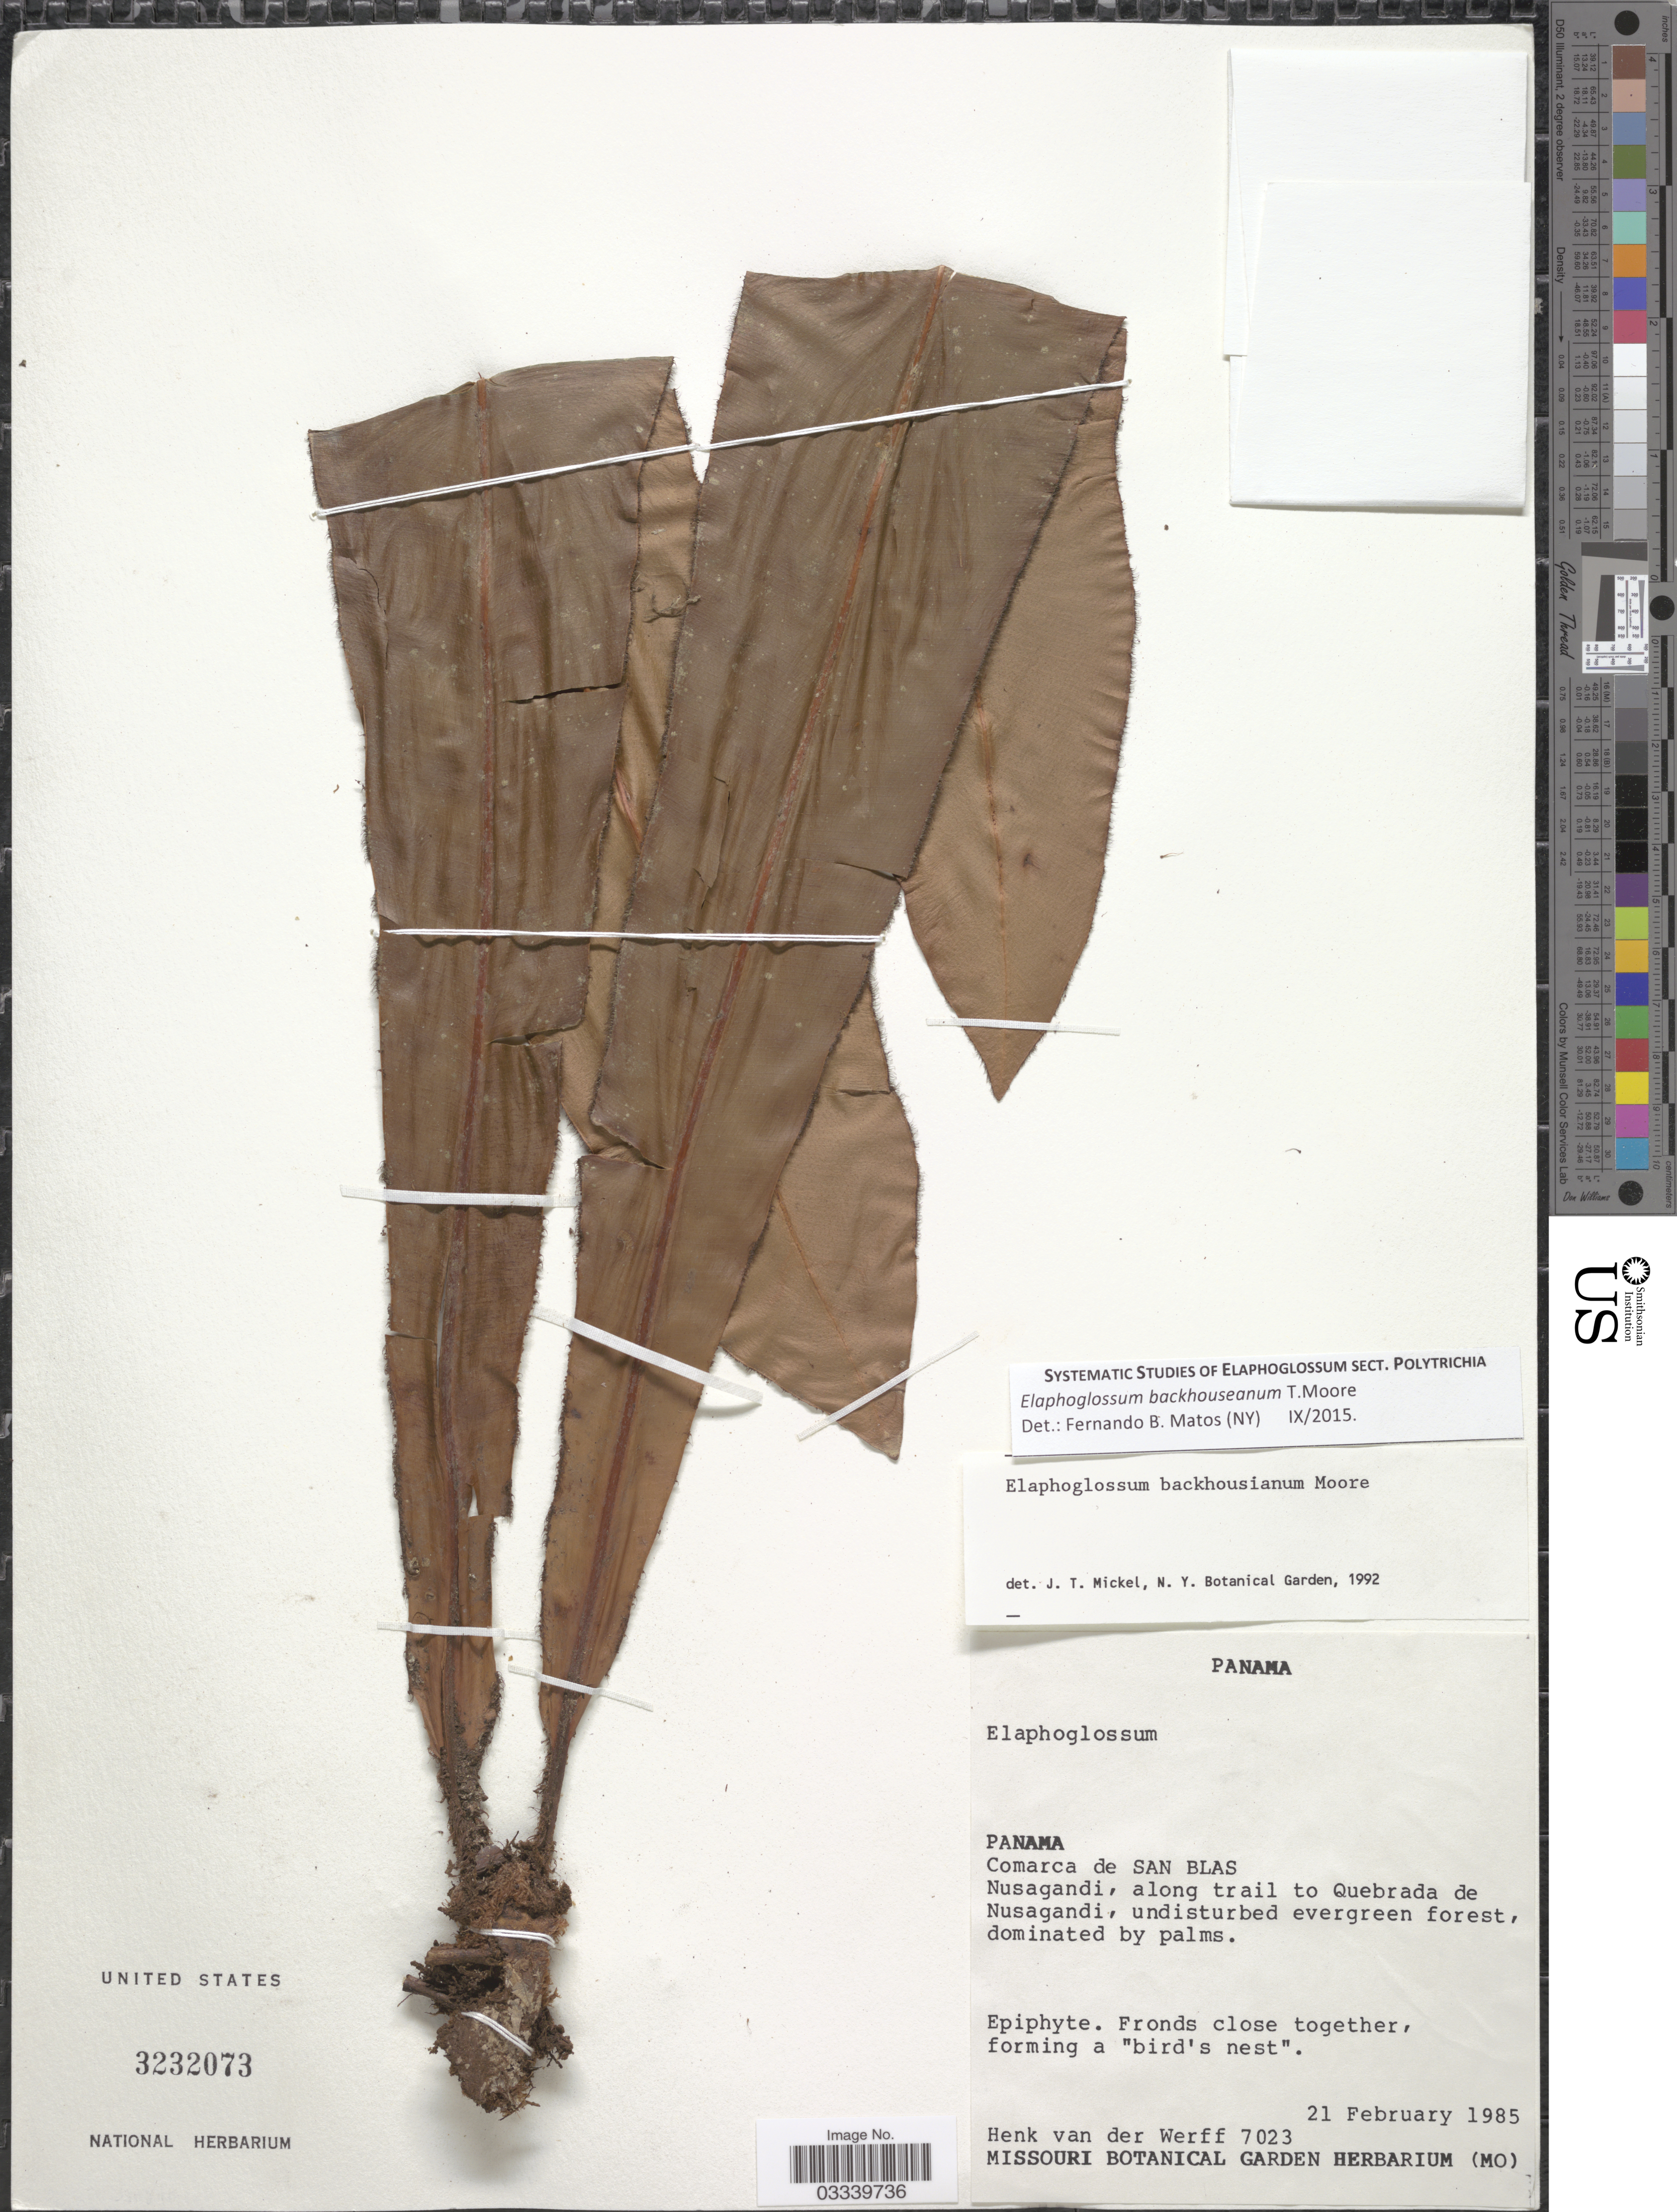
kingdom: Plantae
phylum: Tracheophyta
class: Polypodiopsida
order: Polypodiales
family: Dryopteridaceae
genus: Elaphoglossum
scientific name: Elaphoglossum backhouseanum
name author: T. Moore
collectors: H. van der Werff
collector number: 7023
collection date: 1985-02-21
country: Panama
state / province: Kuna Yala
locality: Comarca de San Blas. Nusagandi, along trail to Quebrada de Nusagandi.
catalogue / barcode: US 3232073